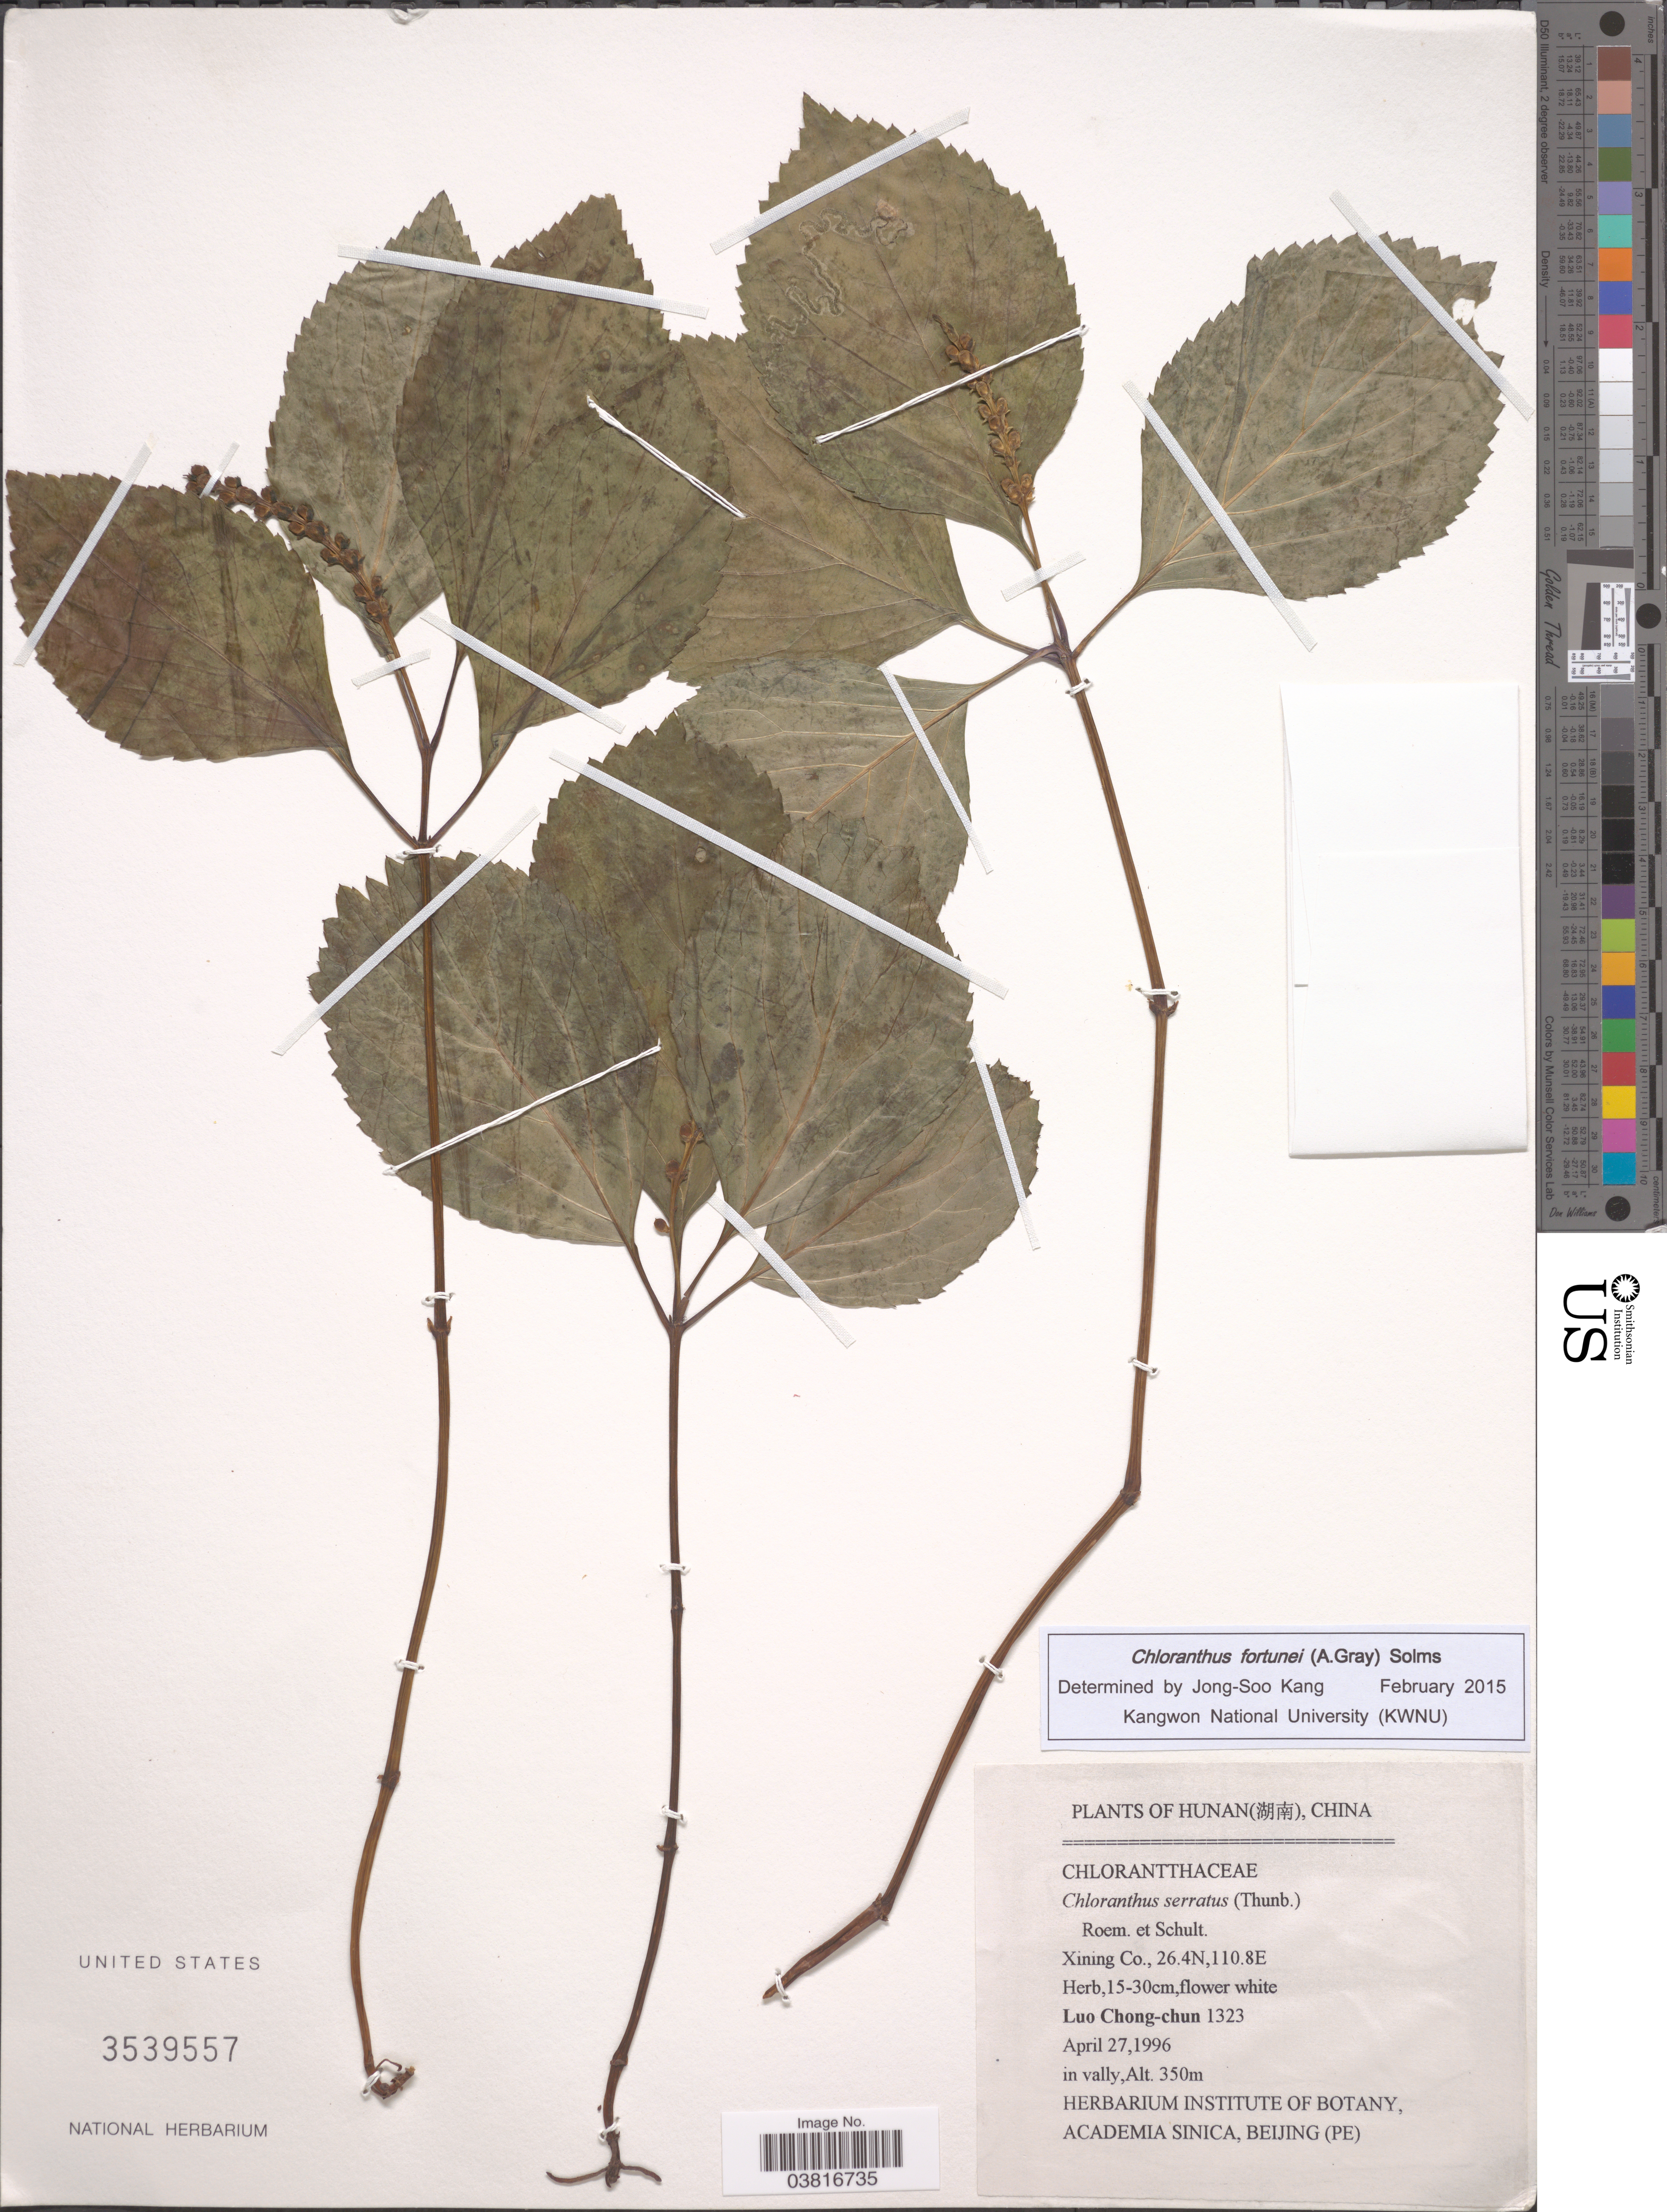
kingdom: Plantae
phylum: Tracheophyta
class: Magnoliopsida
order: Chloranthales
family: Chloranthaceae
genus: Chloranthus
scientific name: Chloranthus fortunei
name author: (A. Gray) Solms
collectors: L. Chong-Chun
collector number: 1323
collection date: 1996-04-27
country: China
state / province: Hunan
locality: Xining Co.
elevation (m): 350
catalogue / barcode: US 3539557